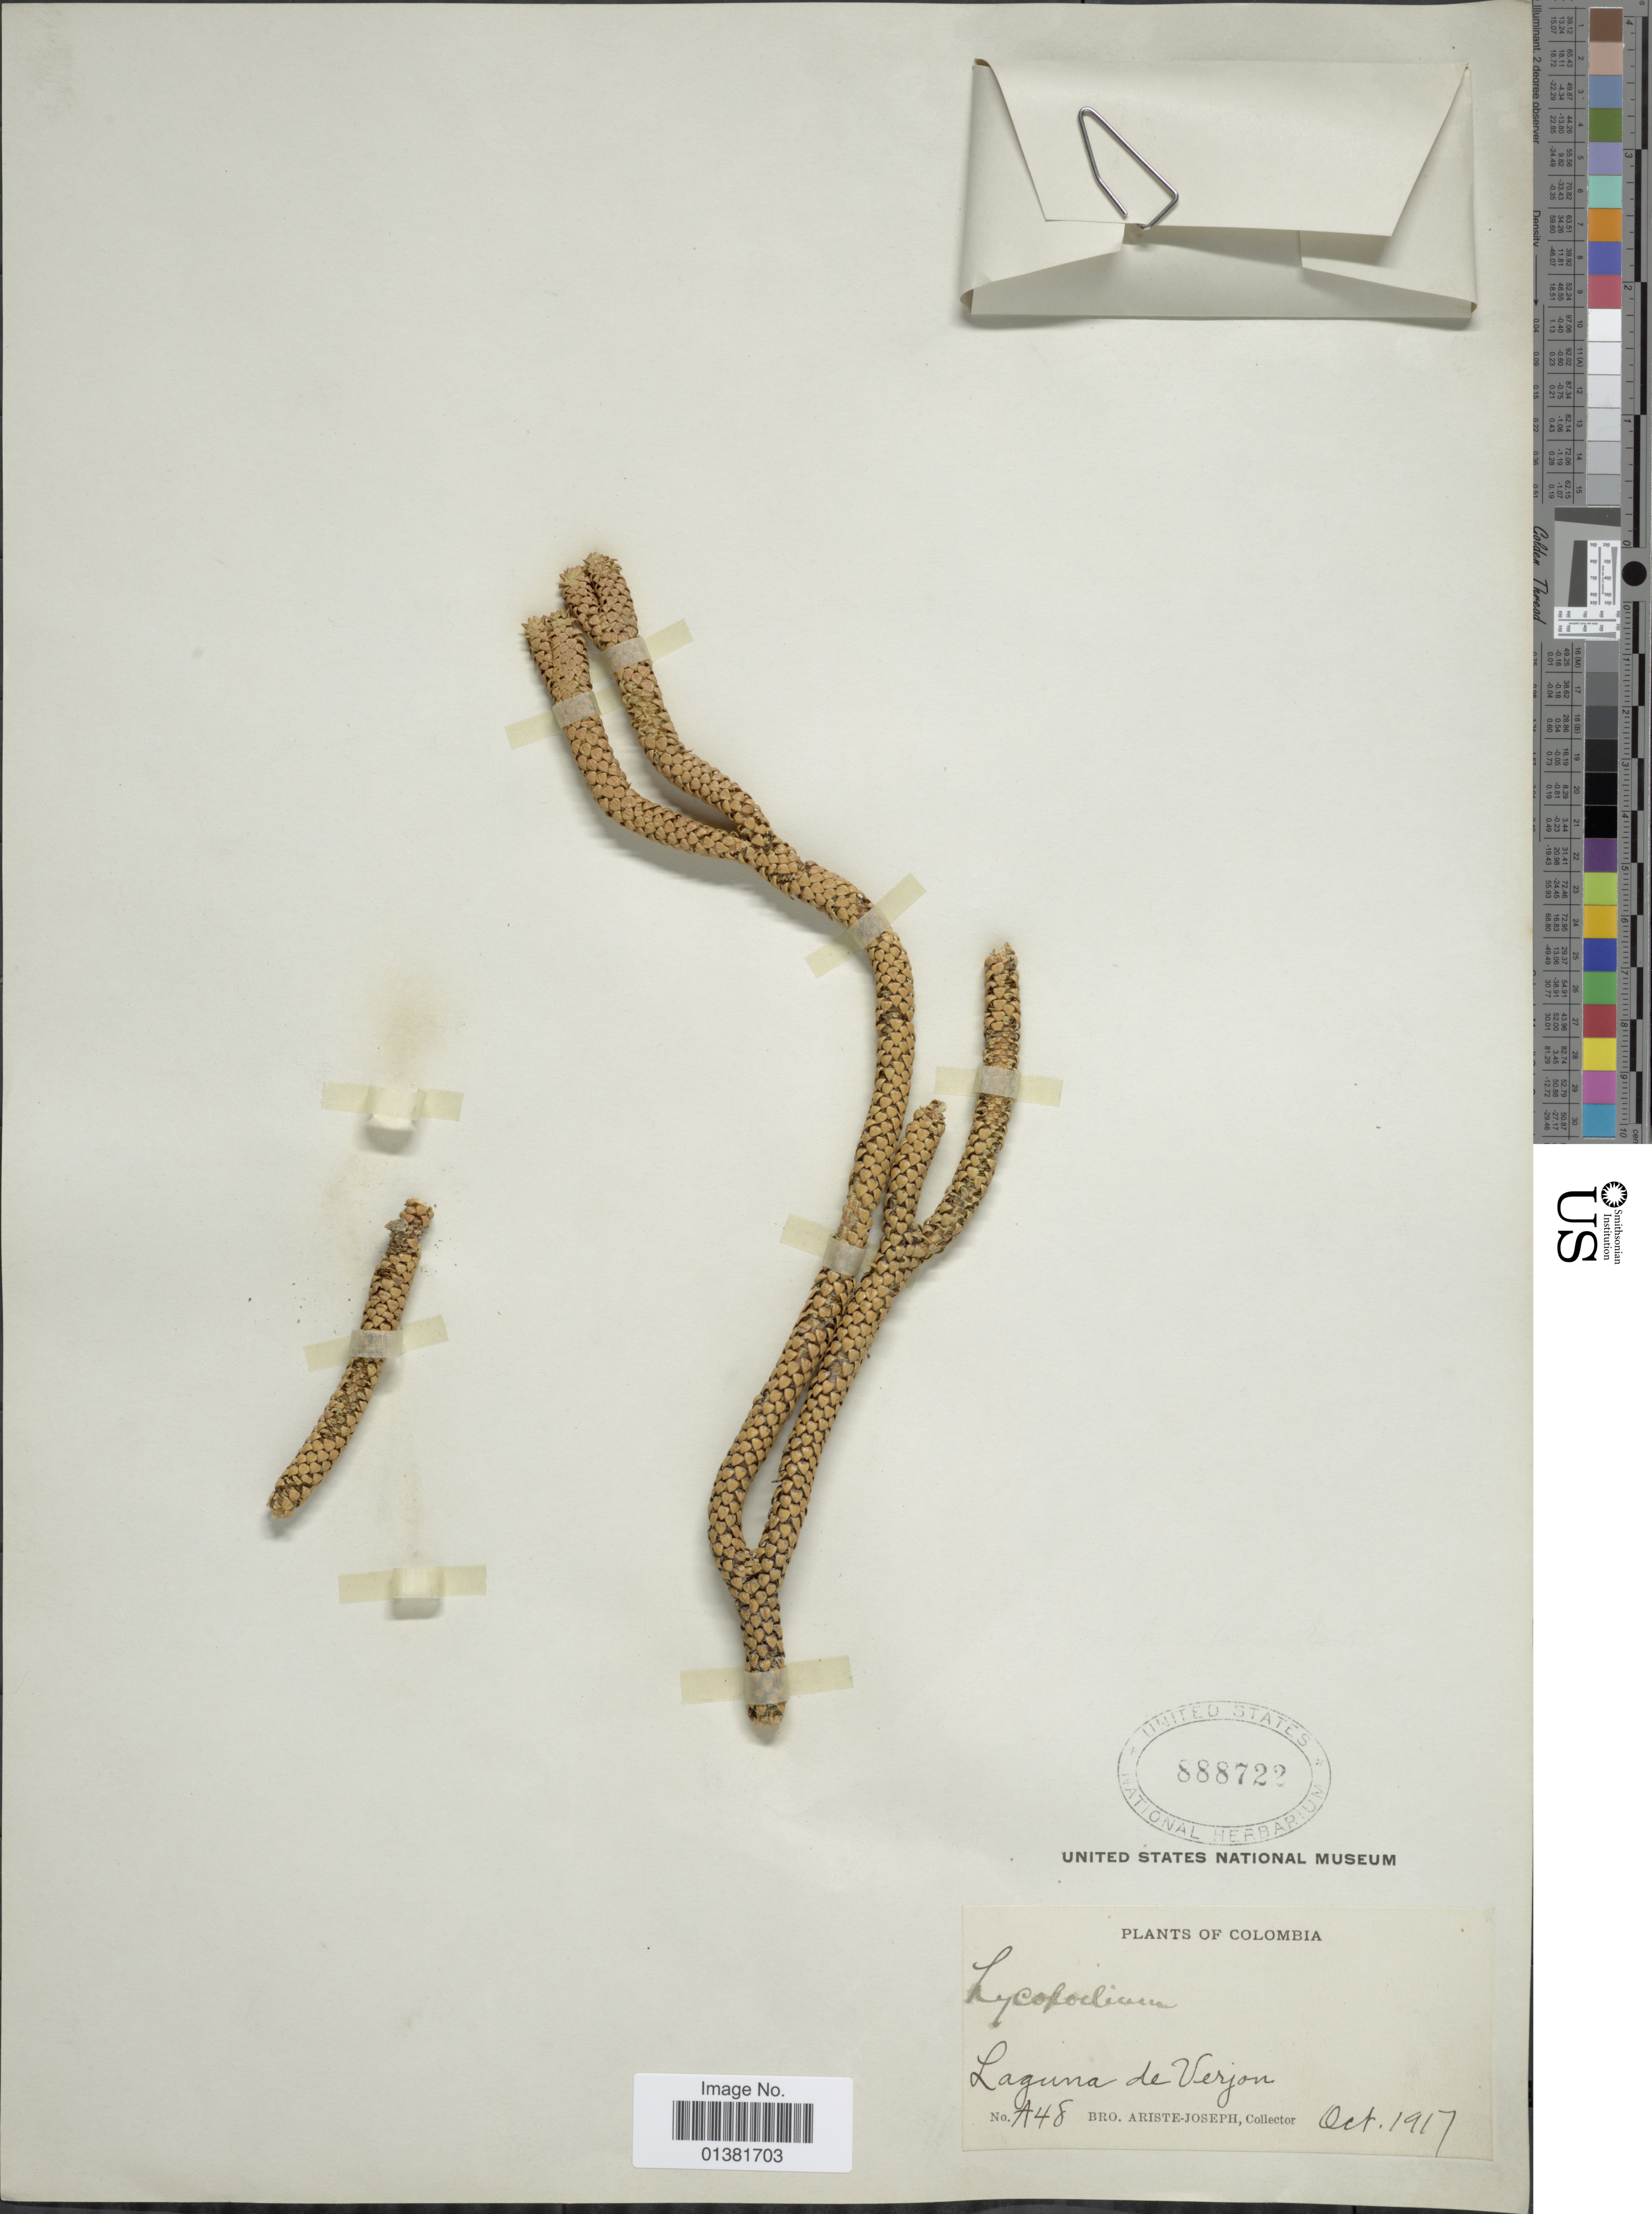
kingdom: Plantae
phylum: Tracheophyta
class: Lycopodiopsida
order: Lycopodiales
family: Lycopodiaceae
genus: Phlegmariurus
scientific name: Phlegmariurus brevifolius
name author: (Grev. & Hook.) B. Øllg.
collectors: Bro. Ariste-Joseph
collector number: A48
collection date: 1917-10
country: Colombia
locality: Laguna de Verjon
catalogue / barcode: US 888722